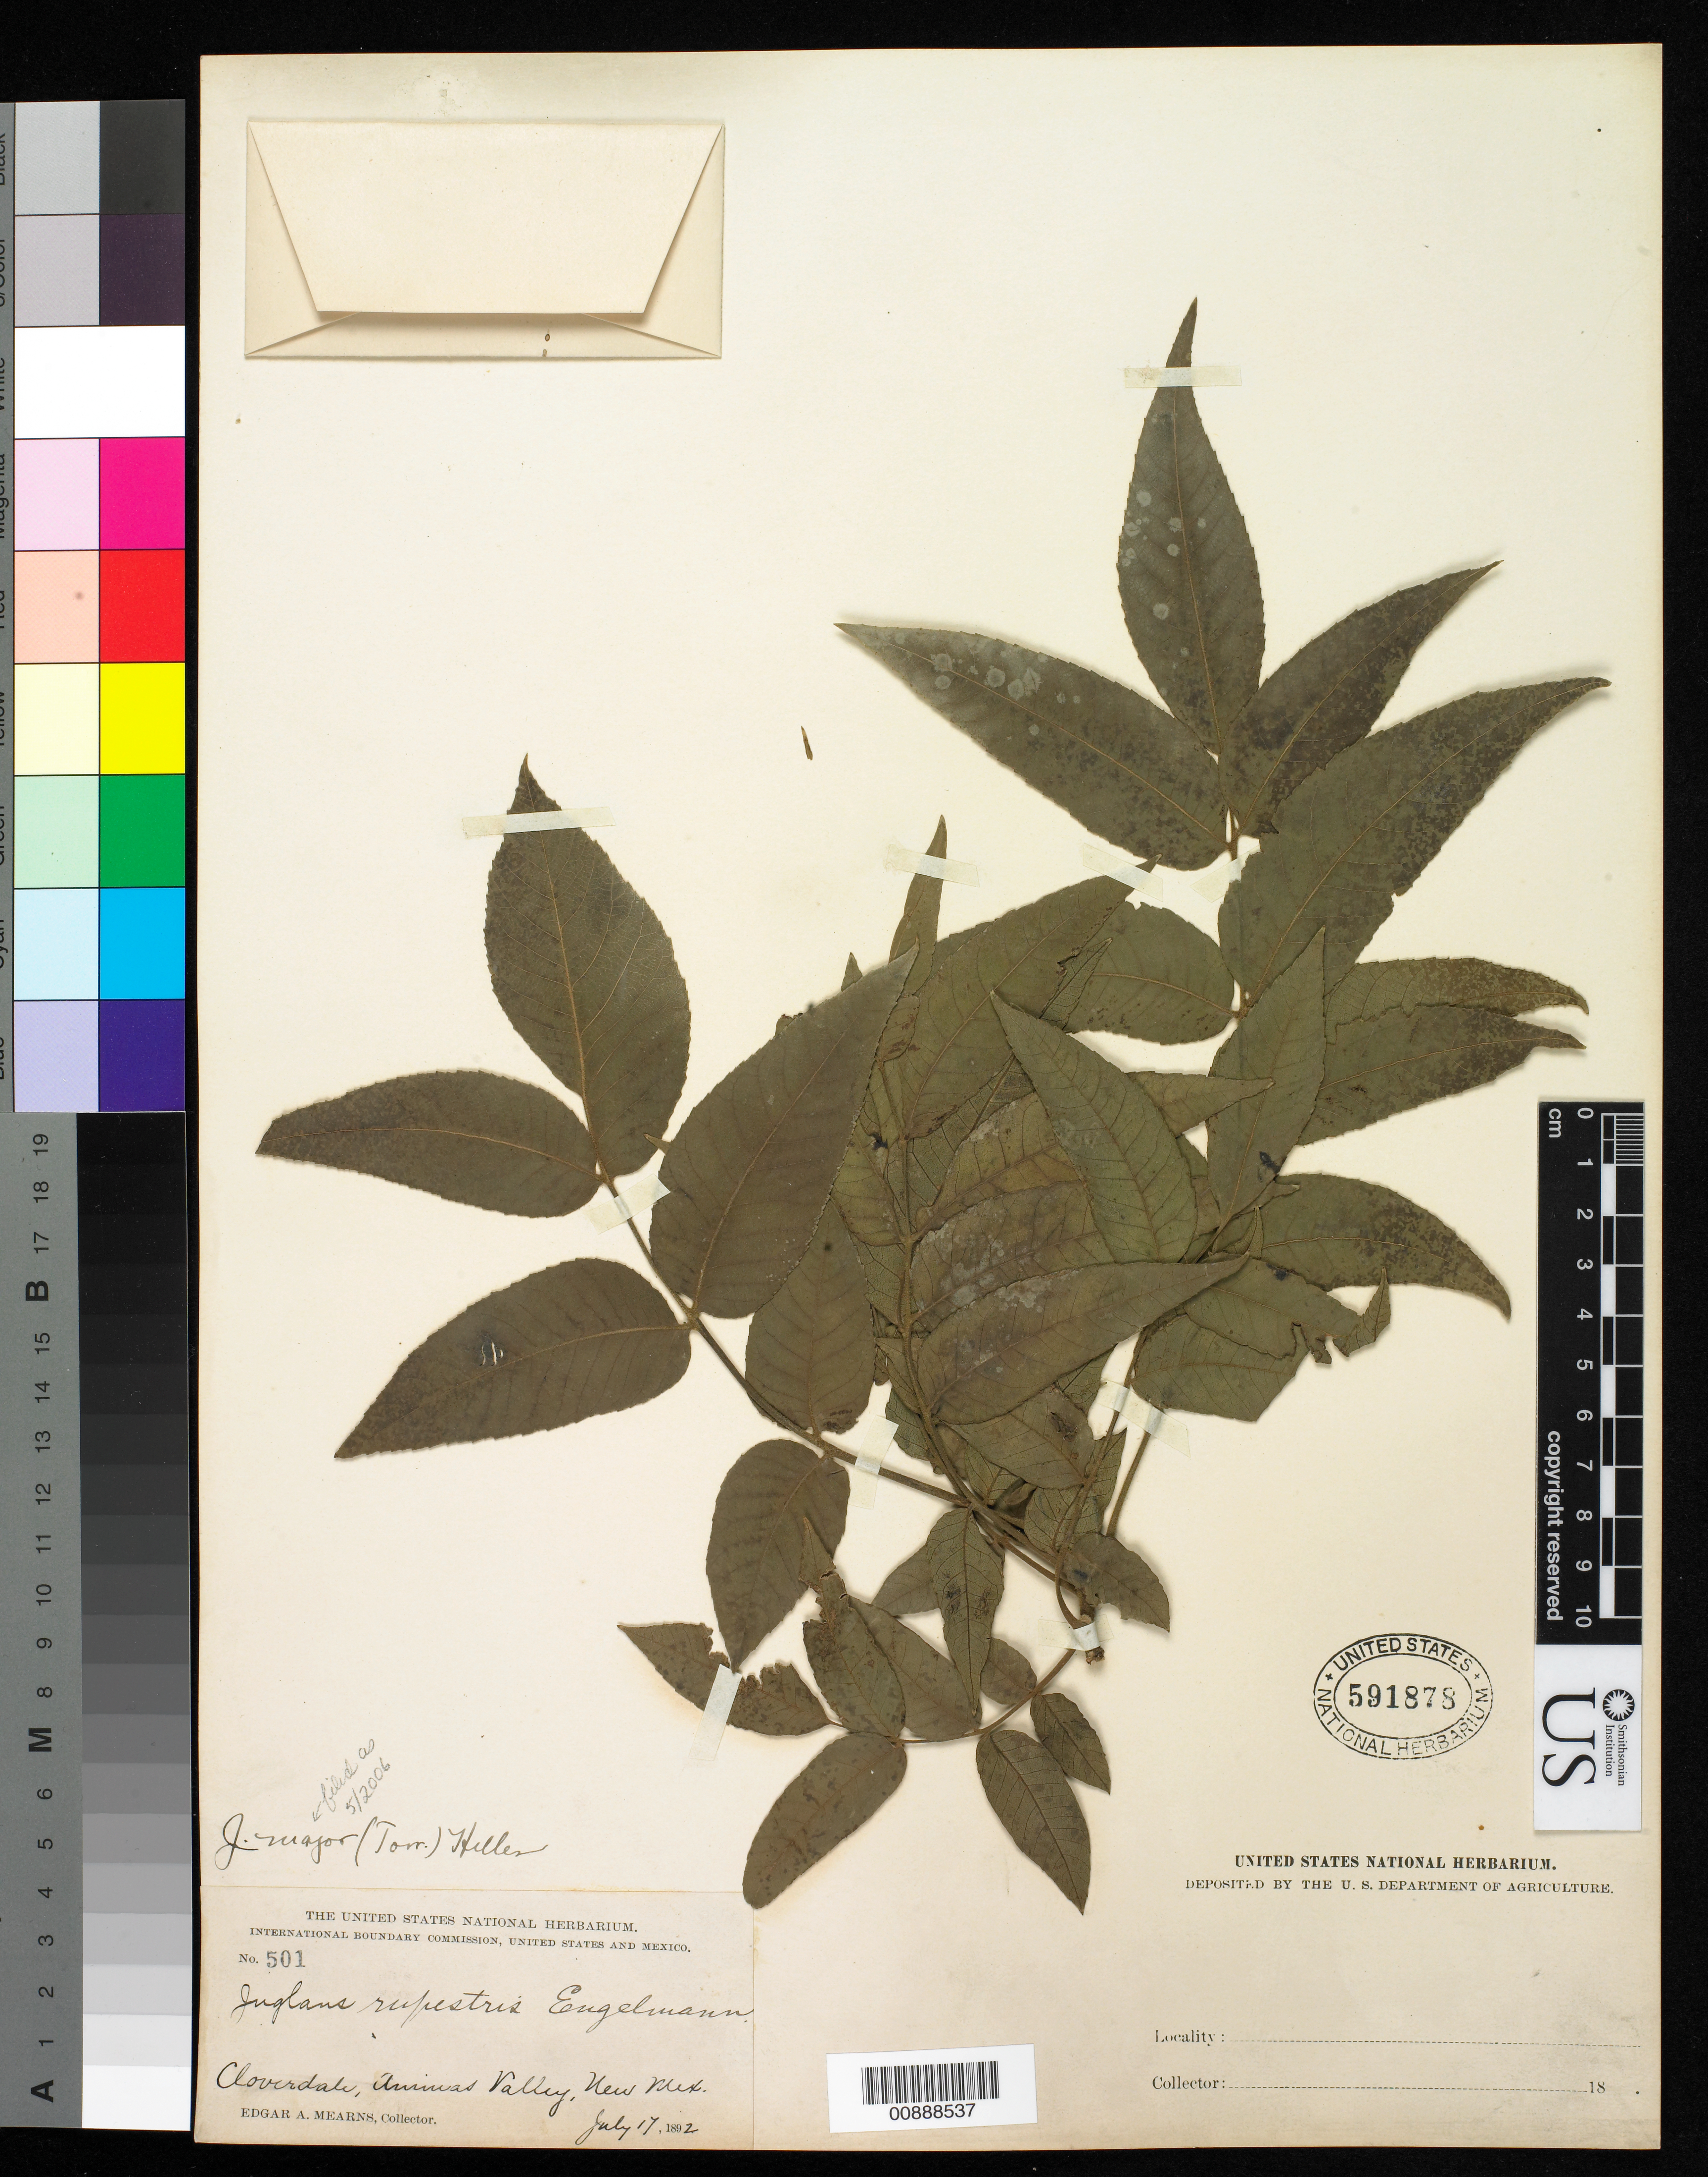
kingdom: Plantae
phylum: Tracheophyta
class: Magnoliopsida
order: Fagales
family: Juglandaceae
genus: Juglans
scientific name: Juglans major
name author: (Torr.) A. Heller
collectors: E. A. Mearns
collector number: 501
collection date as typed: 17 Jul 1892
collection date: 1892-07-17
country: United States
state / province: New Mexico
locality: Cloverdale, Animas Valley, New Mexico.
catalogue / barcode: US 591878